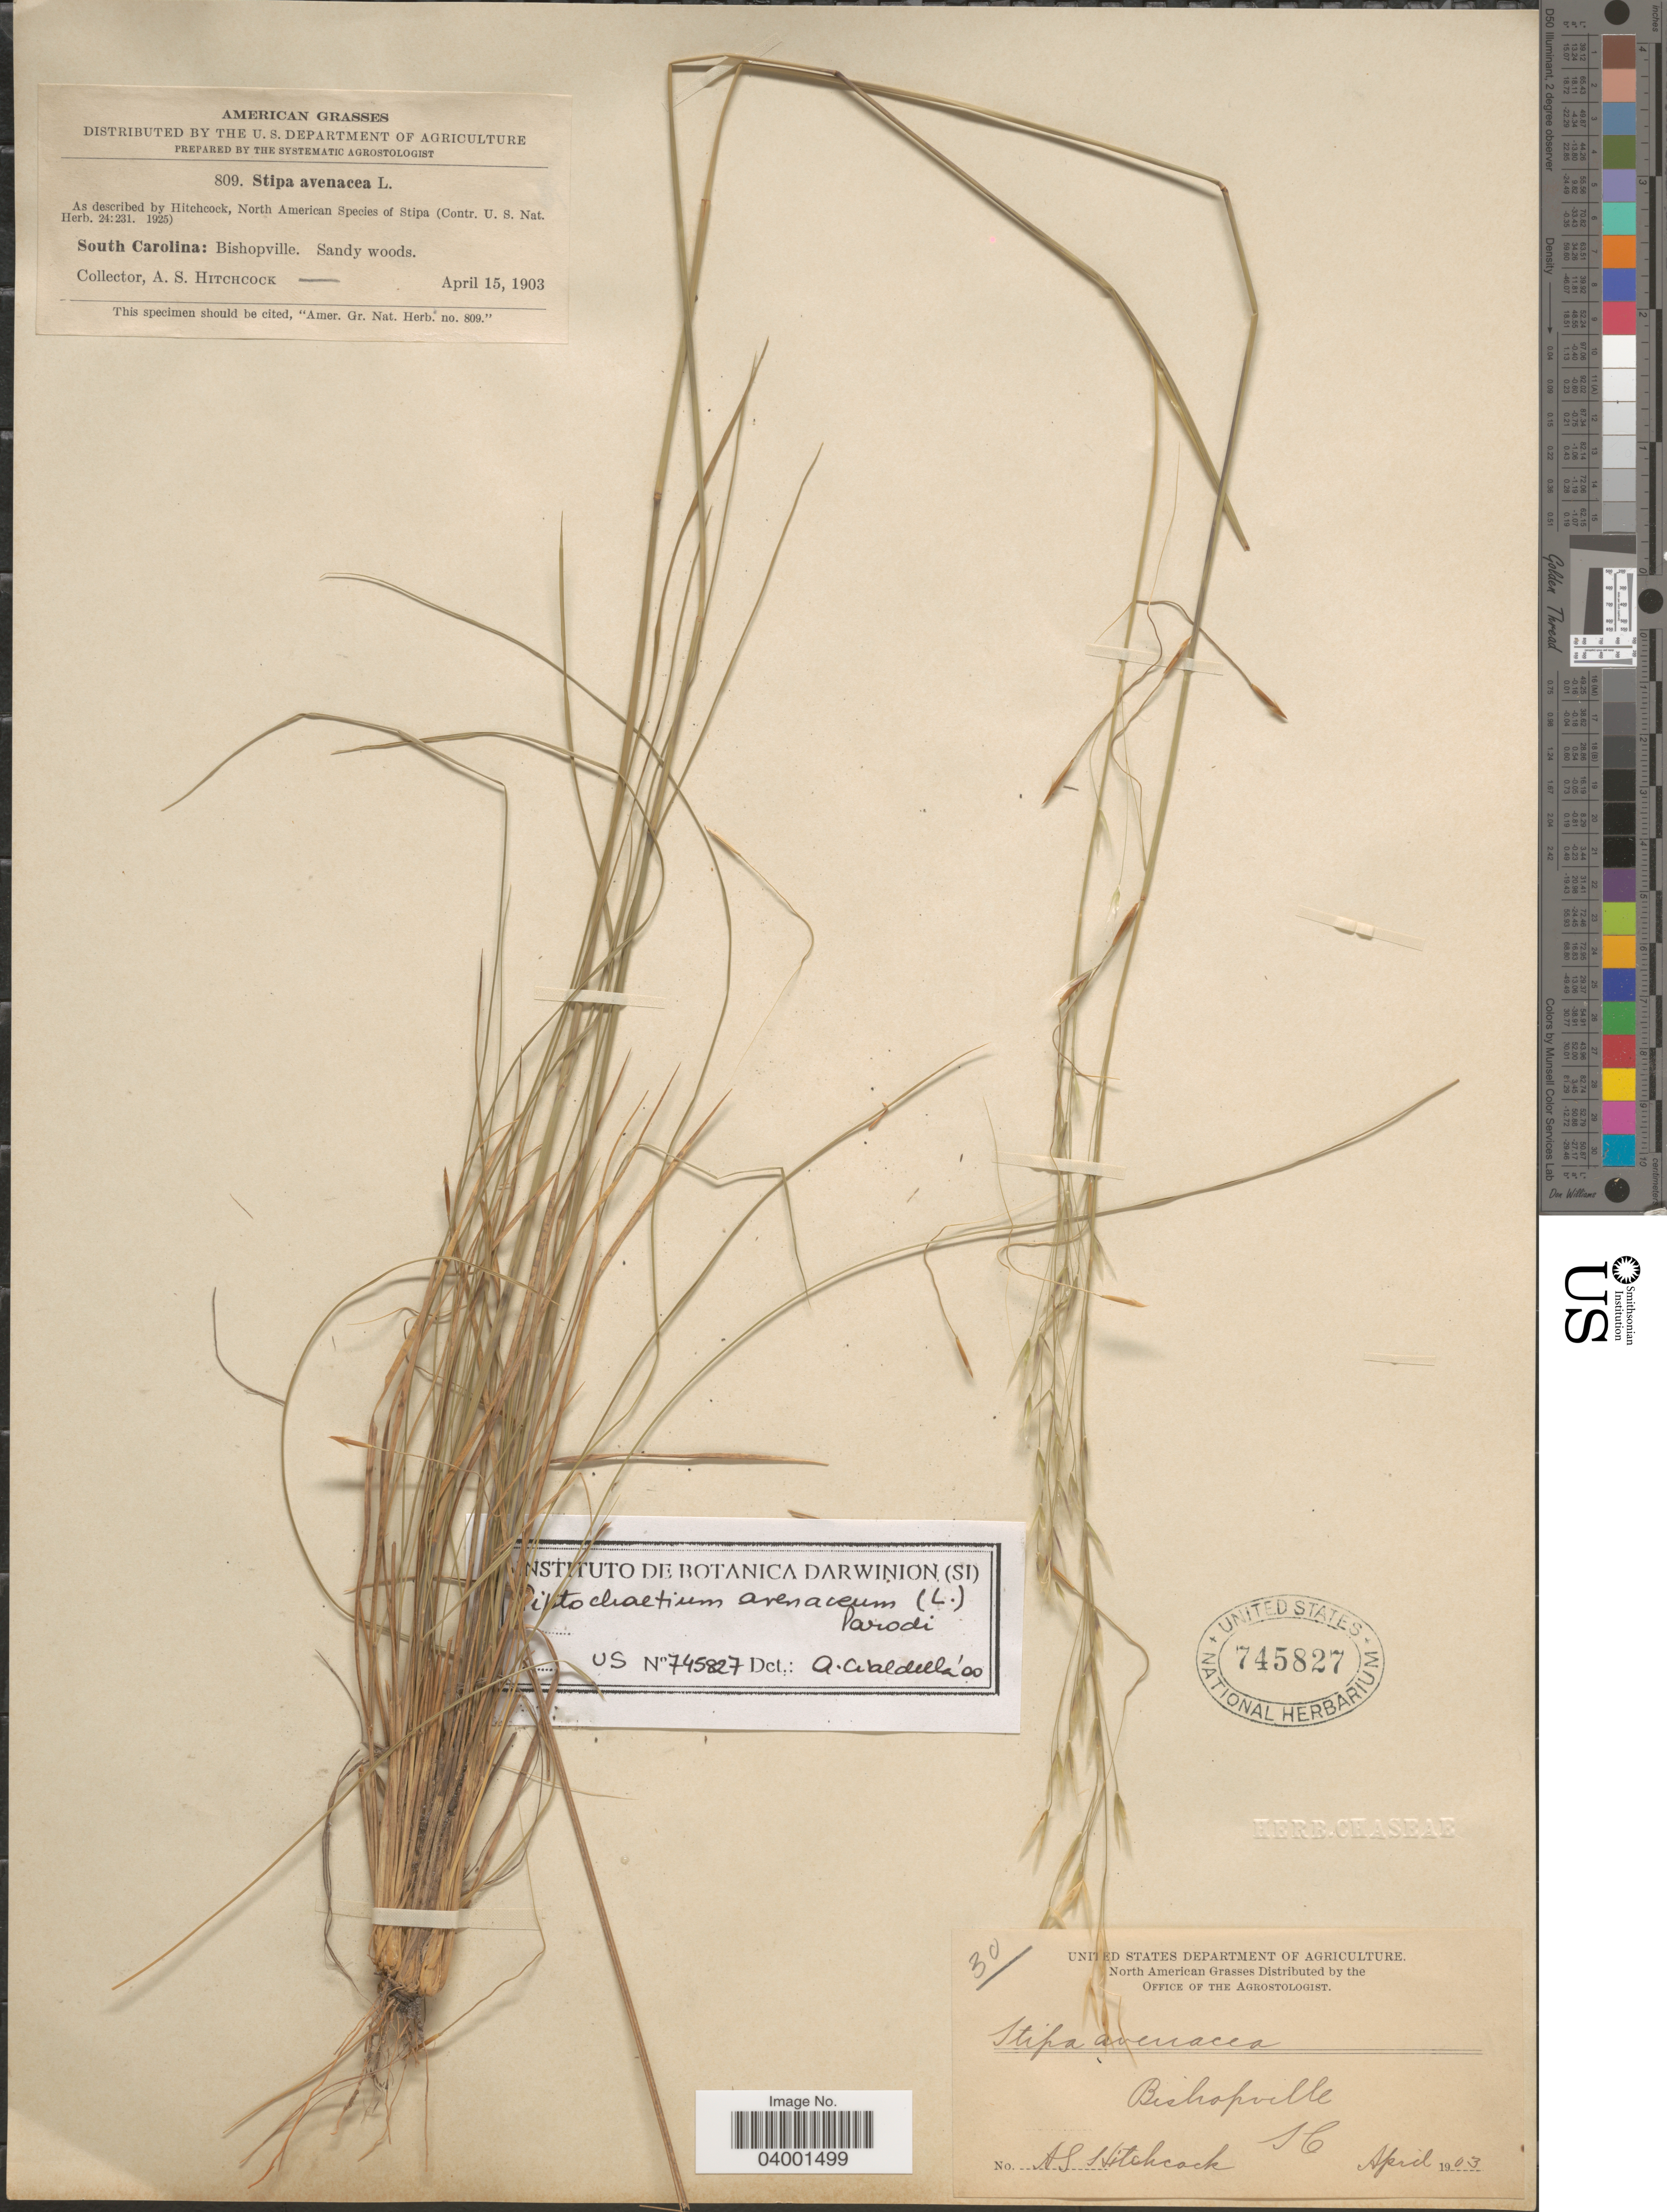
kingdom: Plantae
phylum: Tracheophyta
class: Liliopsida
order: Poales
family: Poaceae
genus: Piptochaetium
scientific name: Piptochaetium avenaceum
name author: (L.) Parodi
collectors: A. S. Hitchcock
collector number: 809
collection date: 1903-04-15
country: United States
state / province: South Carolina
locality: Bishopville. Sandy woods.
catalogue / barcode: US 745827